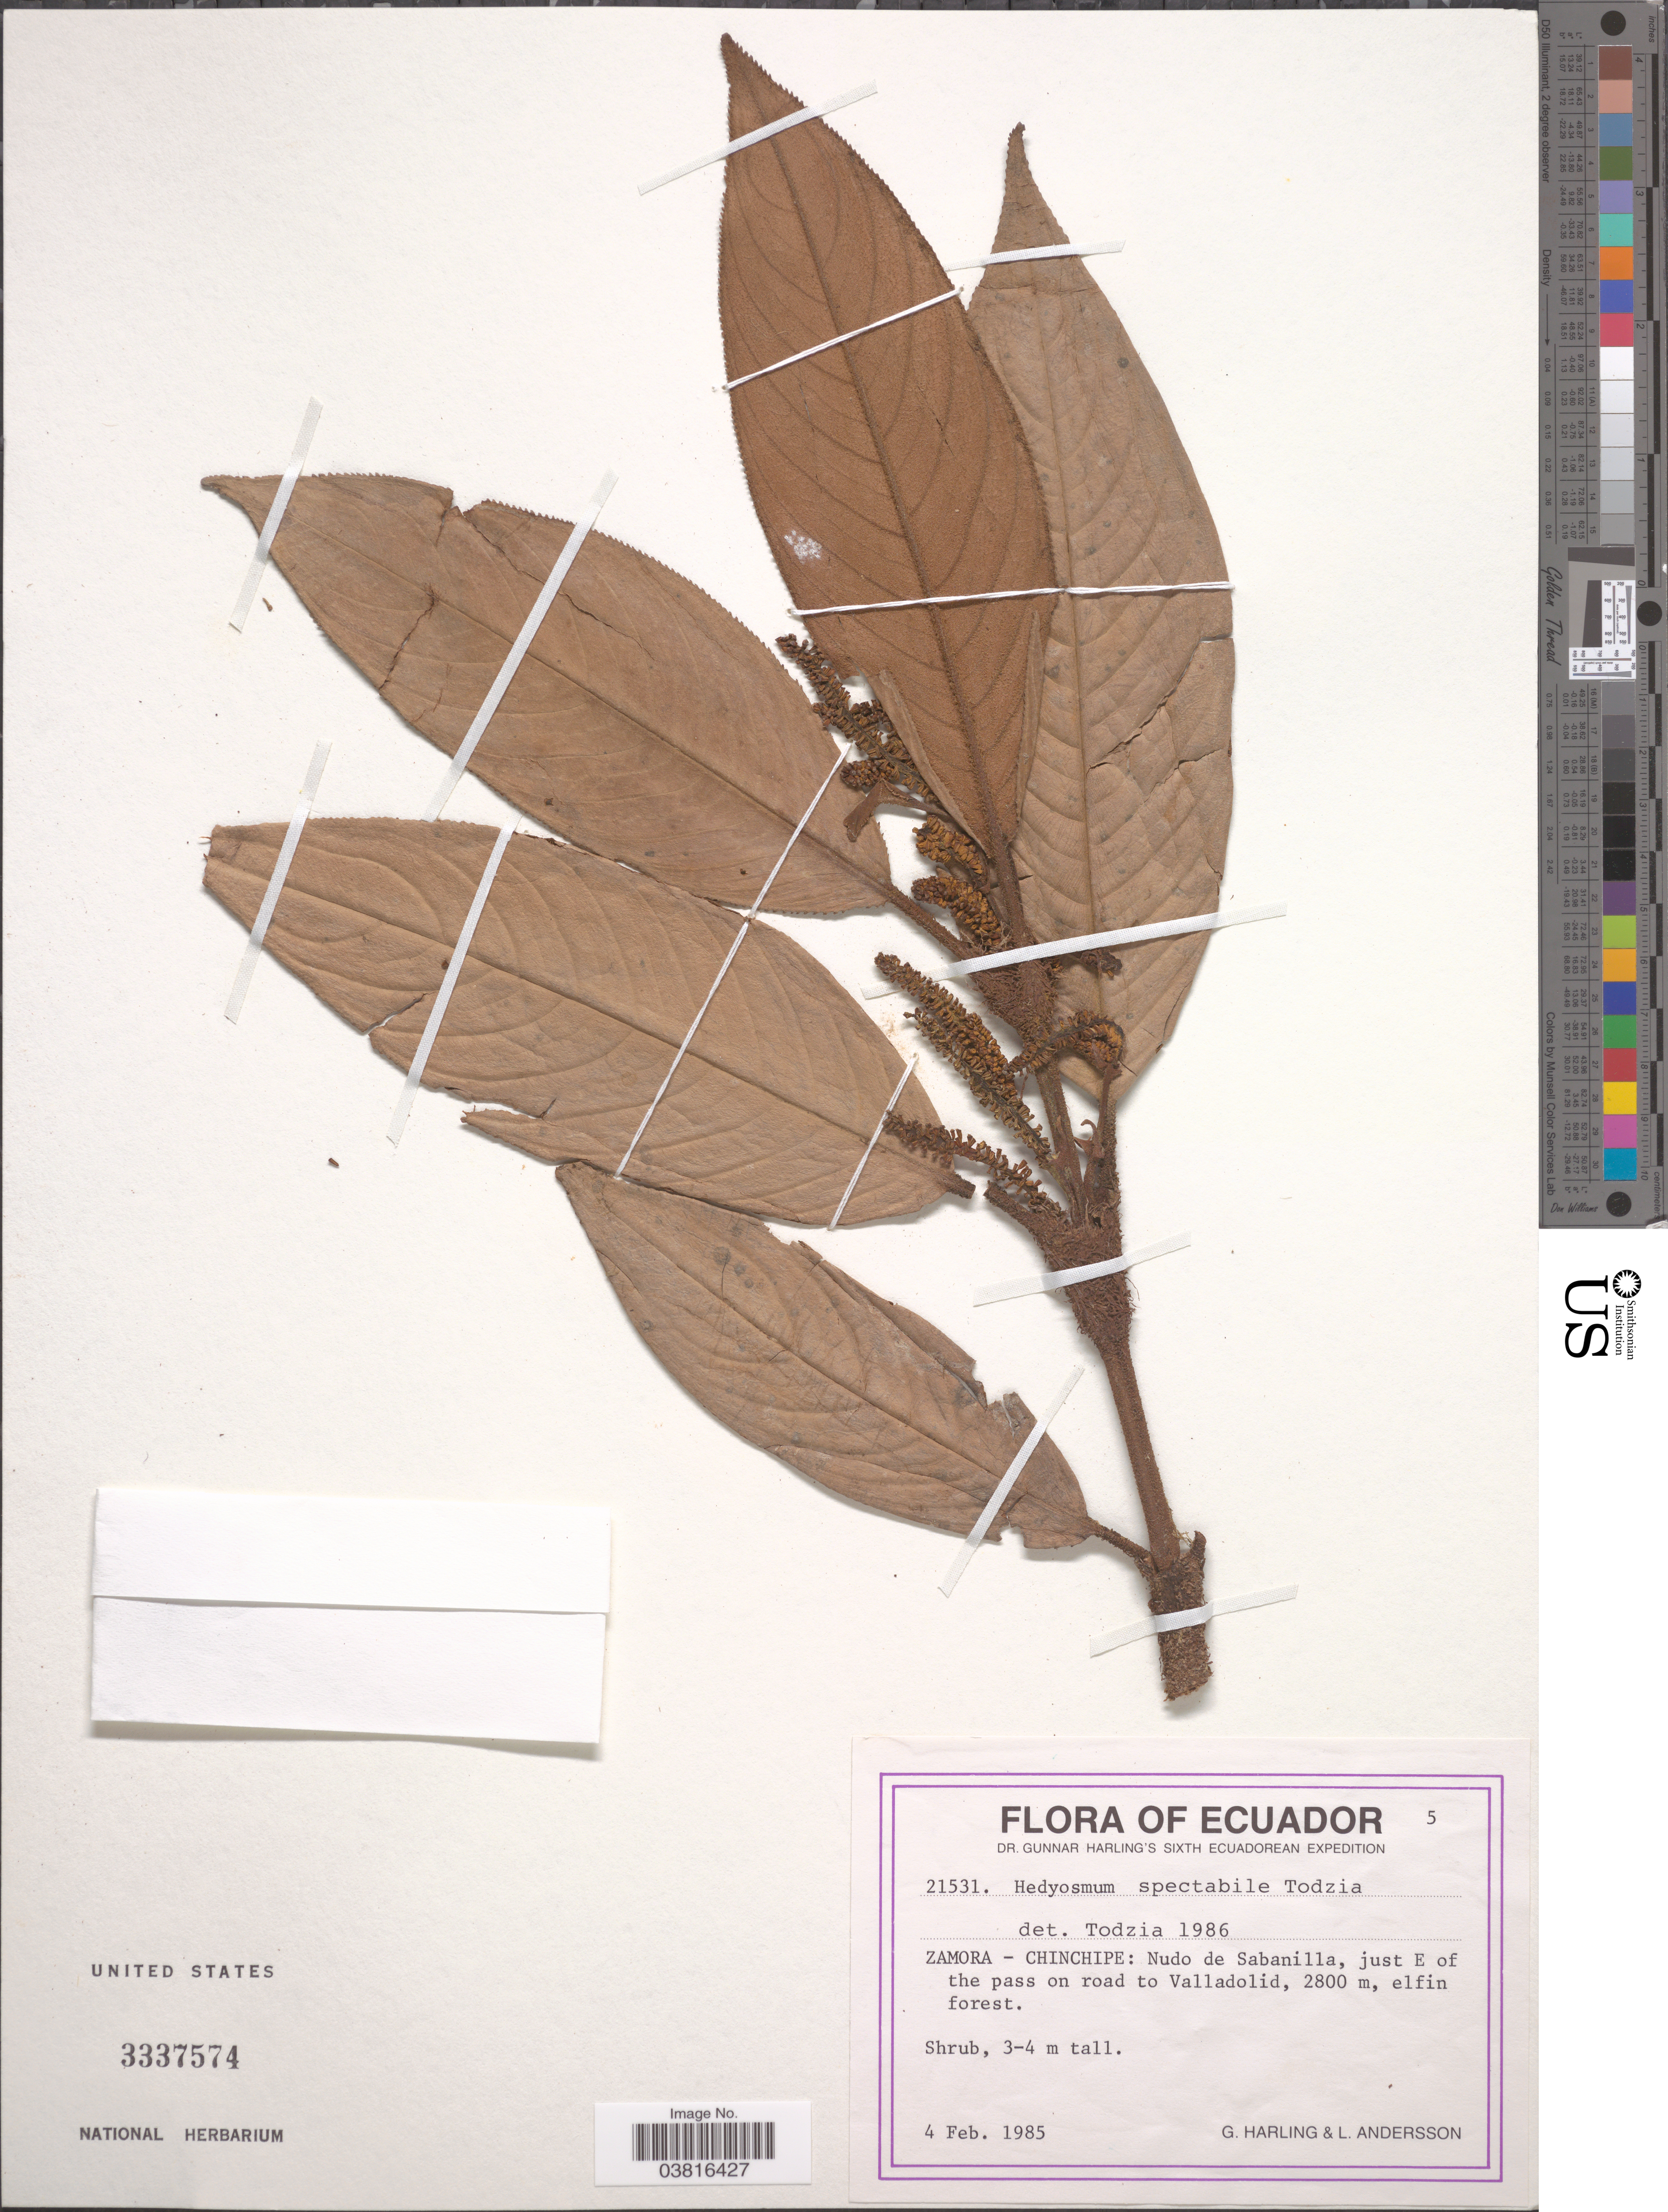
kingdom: Plantae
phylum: Tracheophyta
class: Magnoliopsida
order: Chloranthales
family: Chloranthaceae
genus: Hedyosmum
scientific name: Hedyosmum spectabile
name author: Todzia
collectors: G. Harling & L. Andersson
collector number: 21531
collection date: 1985-02-04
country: Ecuador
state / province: Zamora-Chinchipe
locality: Nudo de Sabanilla, just E of the pass on road to Valladolid.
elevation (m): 2800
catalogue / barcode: US 3337574